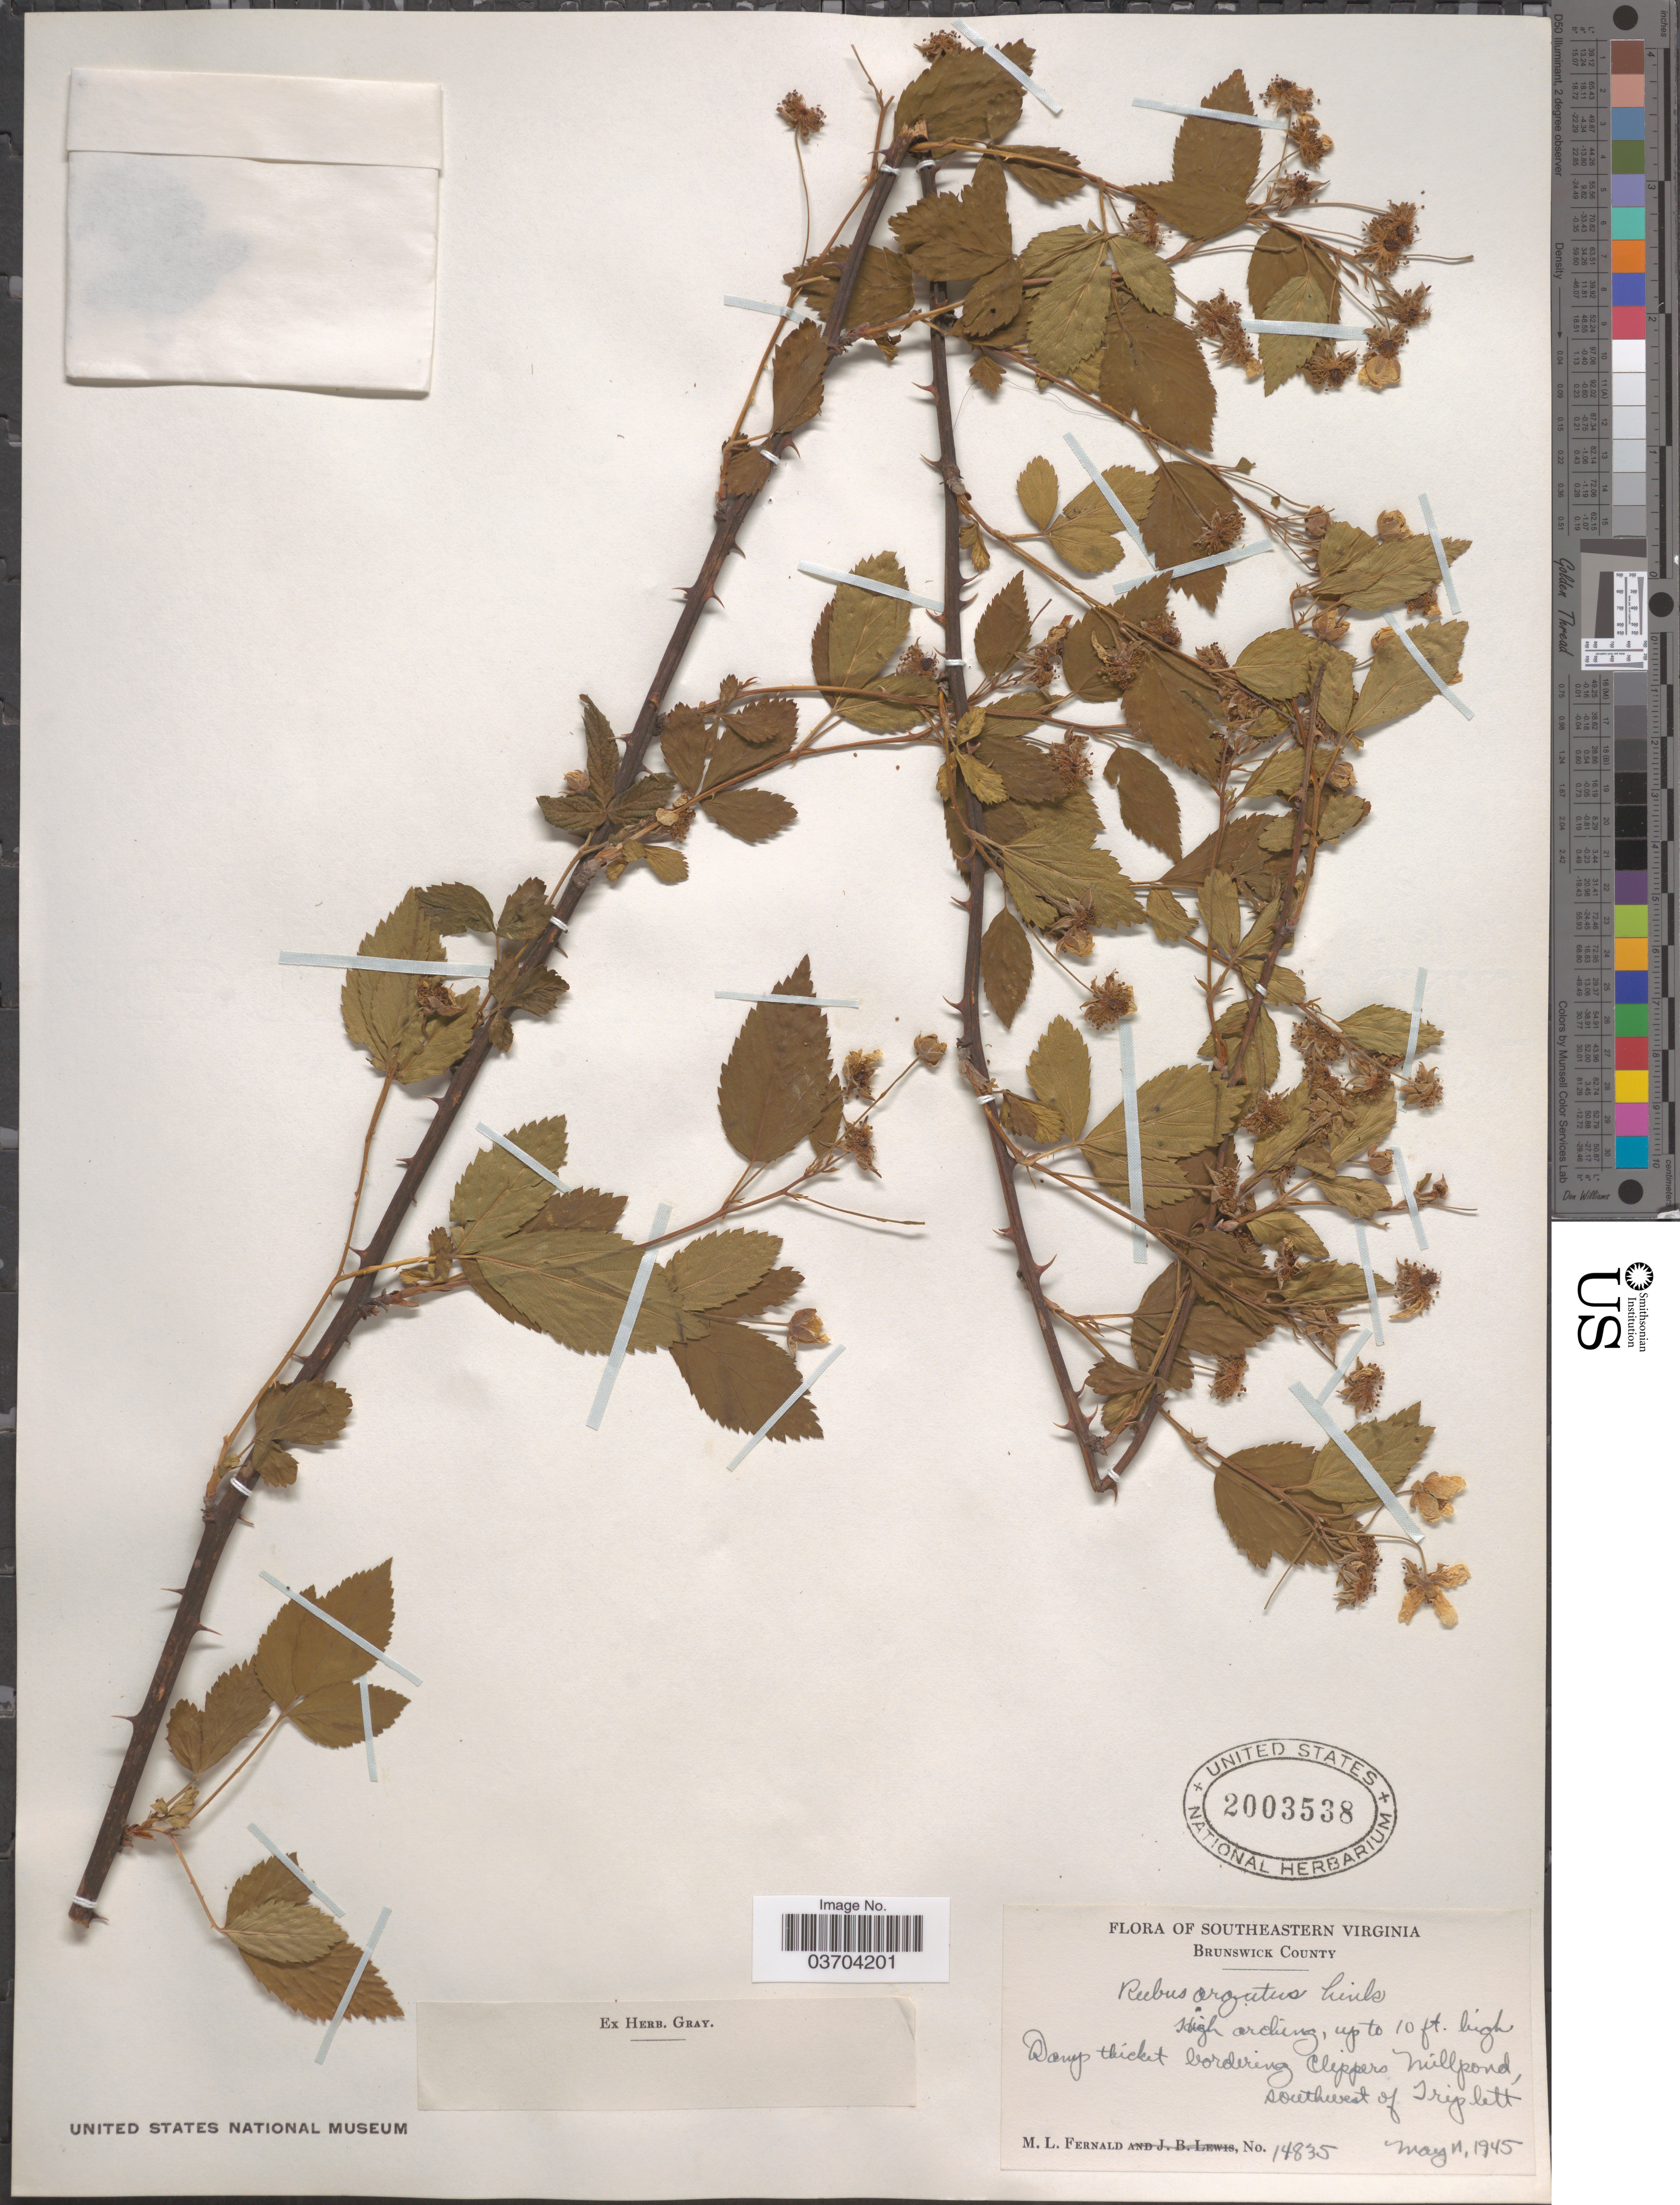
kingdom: Plantae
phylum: Tracheophyta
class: Magnoliopsida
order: Rosales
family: Rosaceae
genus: Rubus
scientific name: Rubus argutus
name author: Link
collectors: M. L. Fernald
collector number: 14835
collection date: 1945-05-11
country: United States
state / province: Virginia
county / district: Brunswick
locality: Southeastern Virginia. Brunswick County. Clippers Millpond, southwest of Triplett.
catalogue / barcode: US 2003538